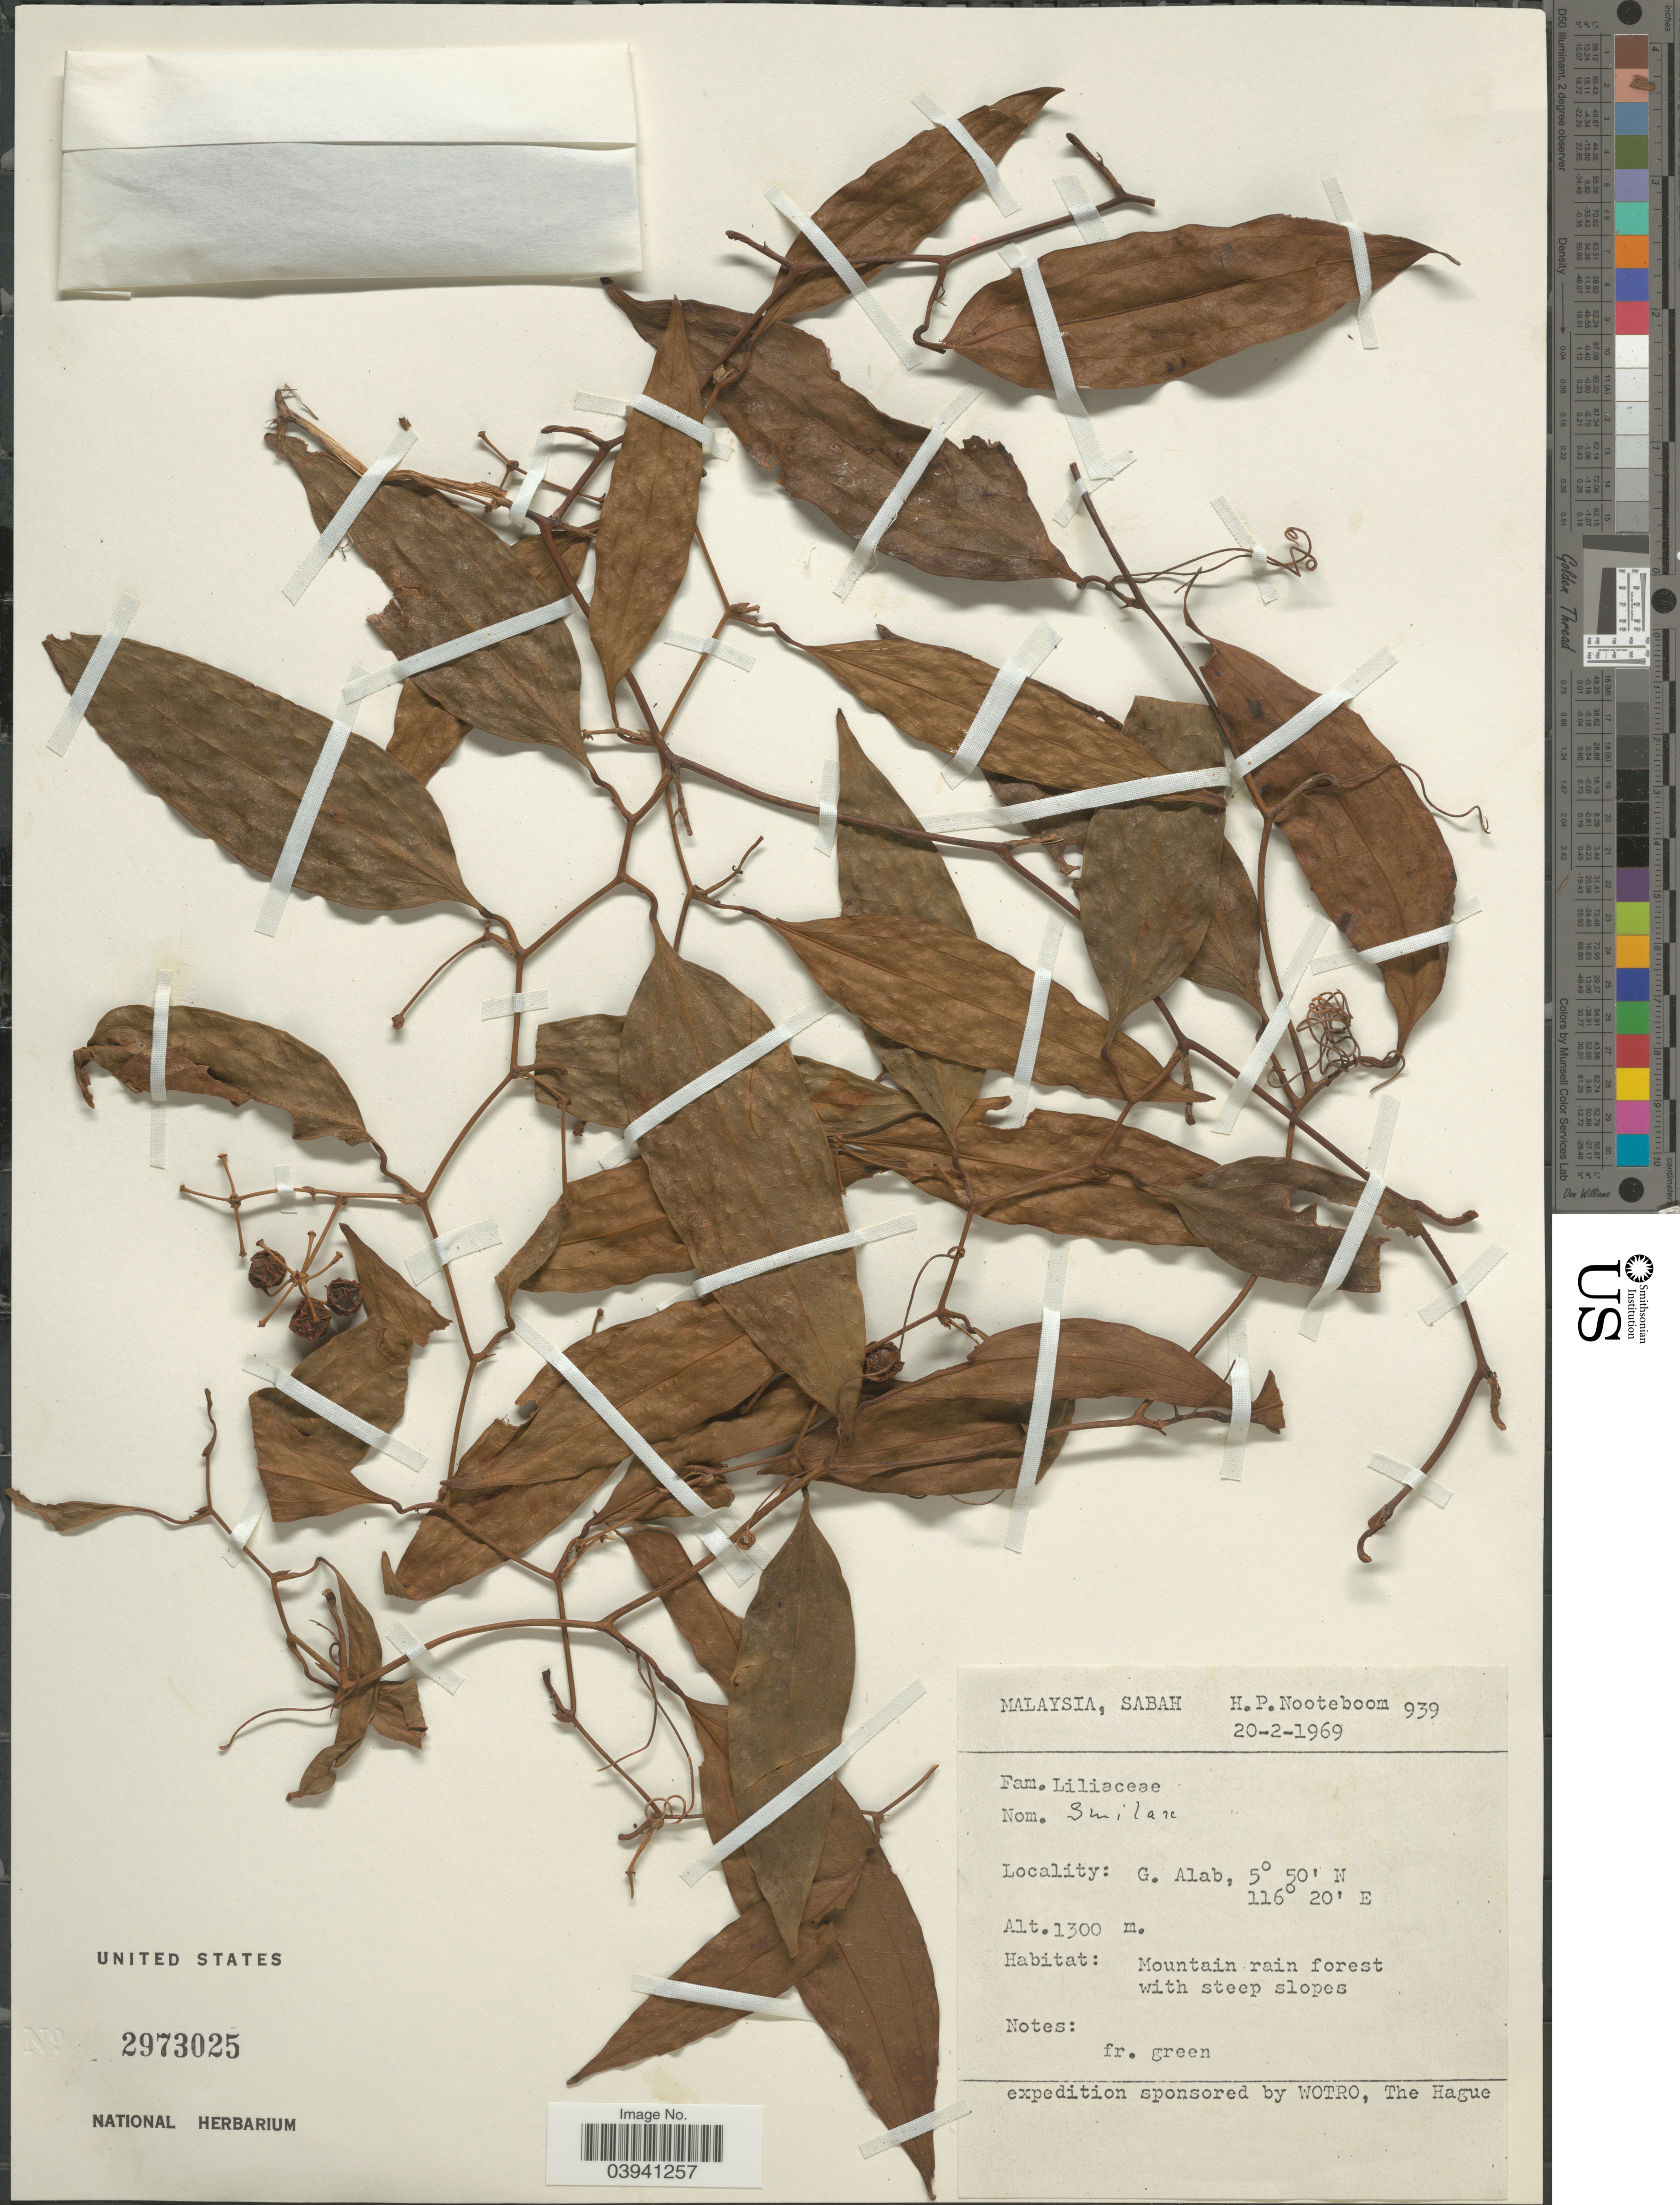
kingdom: Plantae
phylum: Tracheophyta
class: Liliopsida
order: Liliales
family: Smilacaceae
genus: Smilax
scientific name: Smilax sp.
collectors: H. P. Nooteboom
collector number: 939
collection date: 1969-02-20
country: Malaysia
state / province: Sabah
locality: G. Alab.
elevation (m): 1300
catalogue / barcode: US 2973025